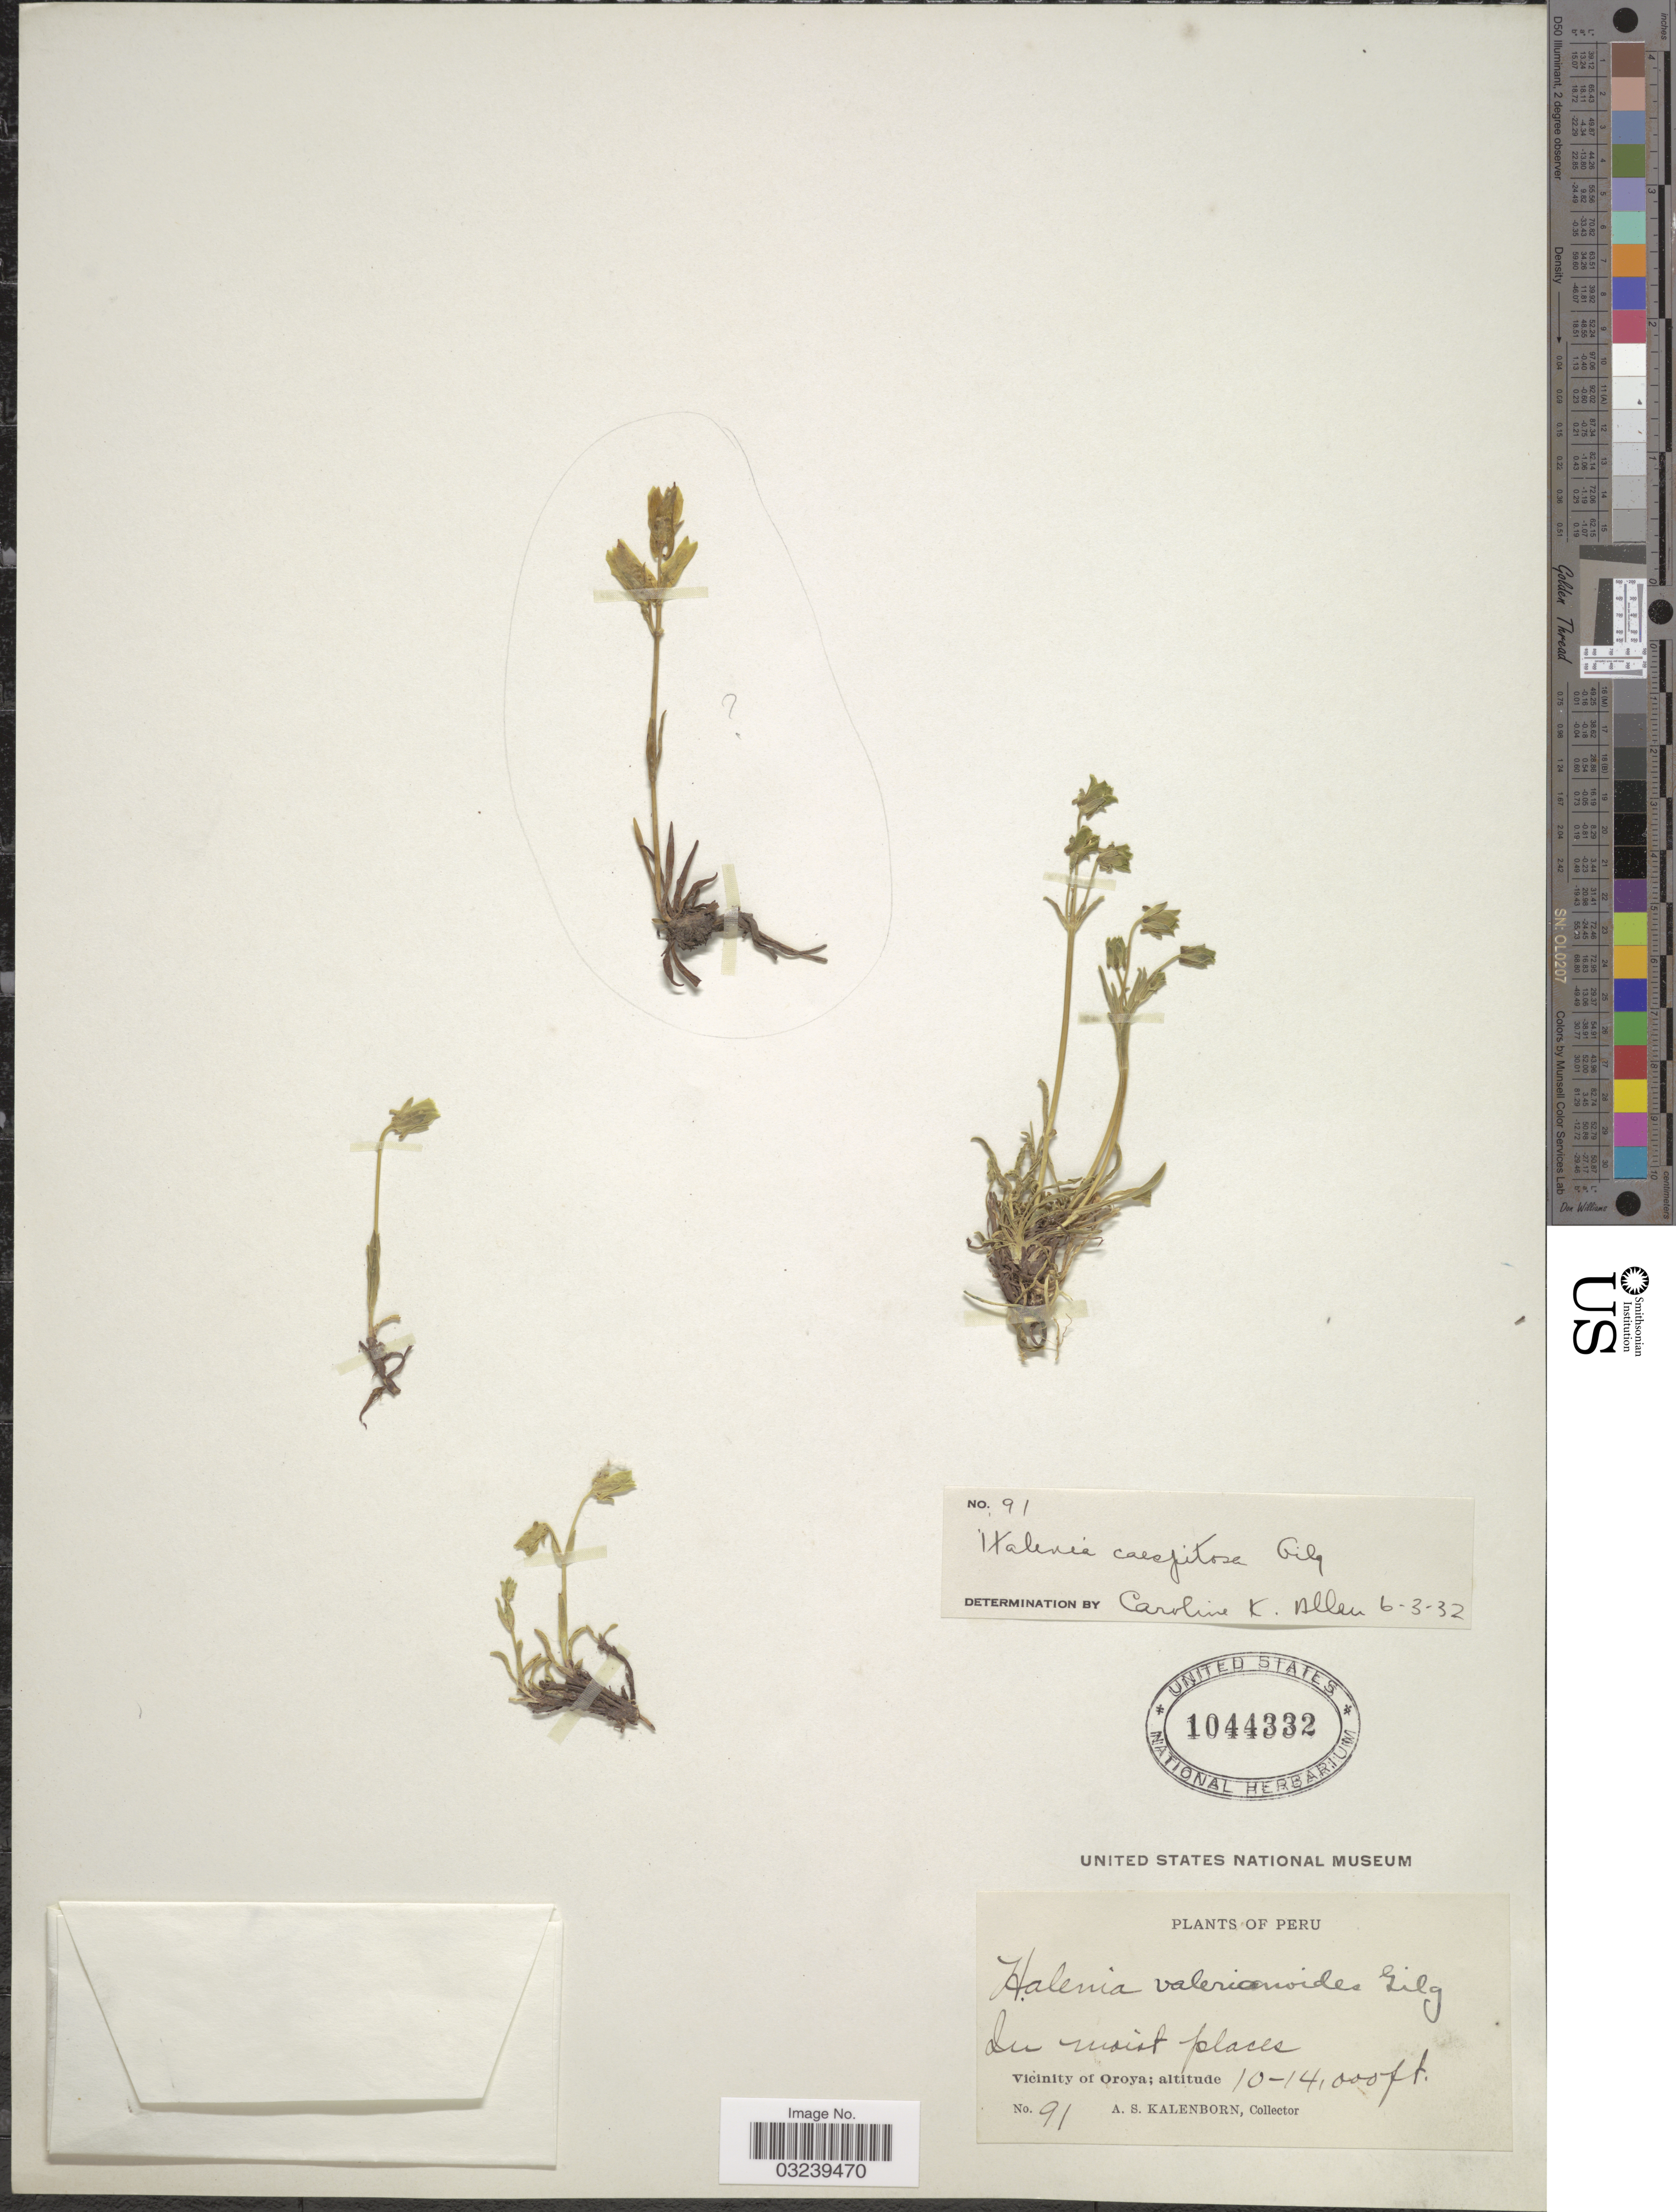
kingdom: Plantae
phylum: Tracheophyta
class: Magnoliopsida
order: Gentianales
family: Gentianaceae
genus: Halenia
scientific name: Halenia caespitosa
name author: Gilg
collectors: A. Kalenborn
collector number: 91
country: Peru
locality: Vicinity of Oroya.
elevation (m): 3048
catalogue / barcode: US 1044332